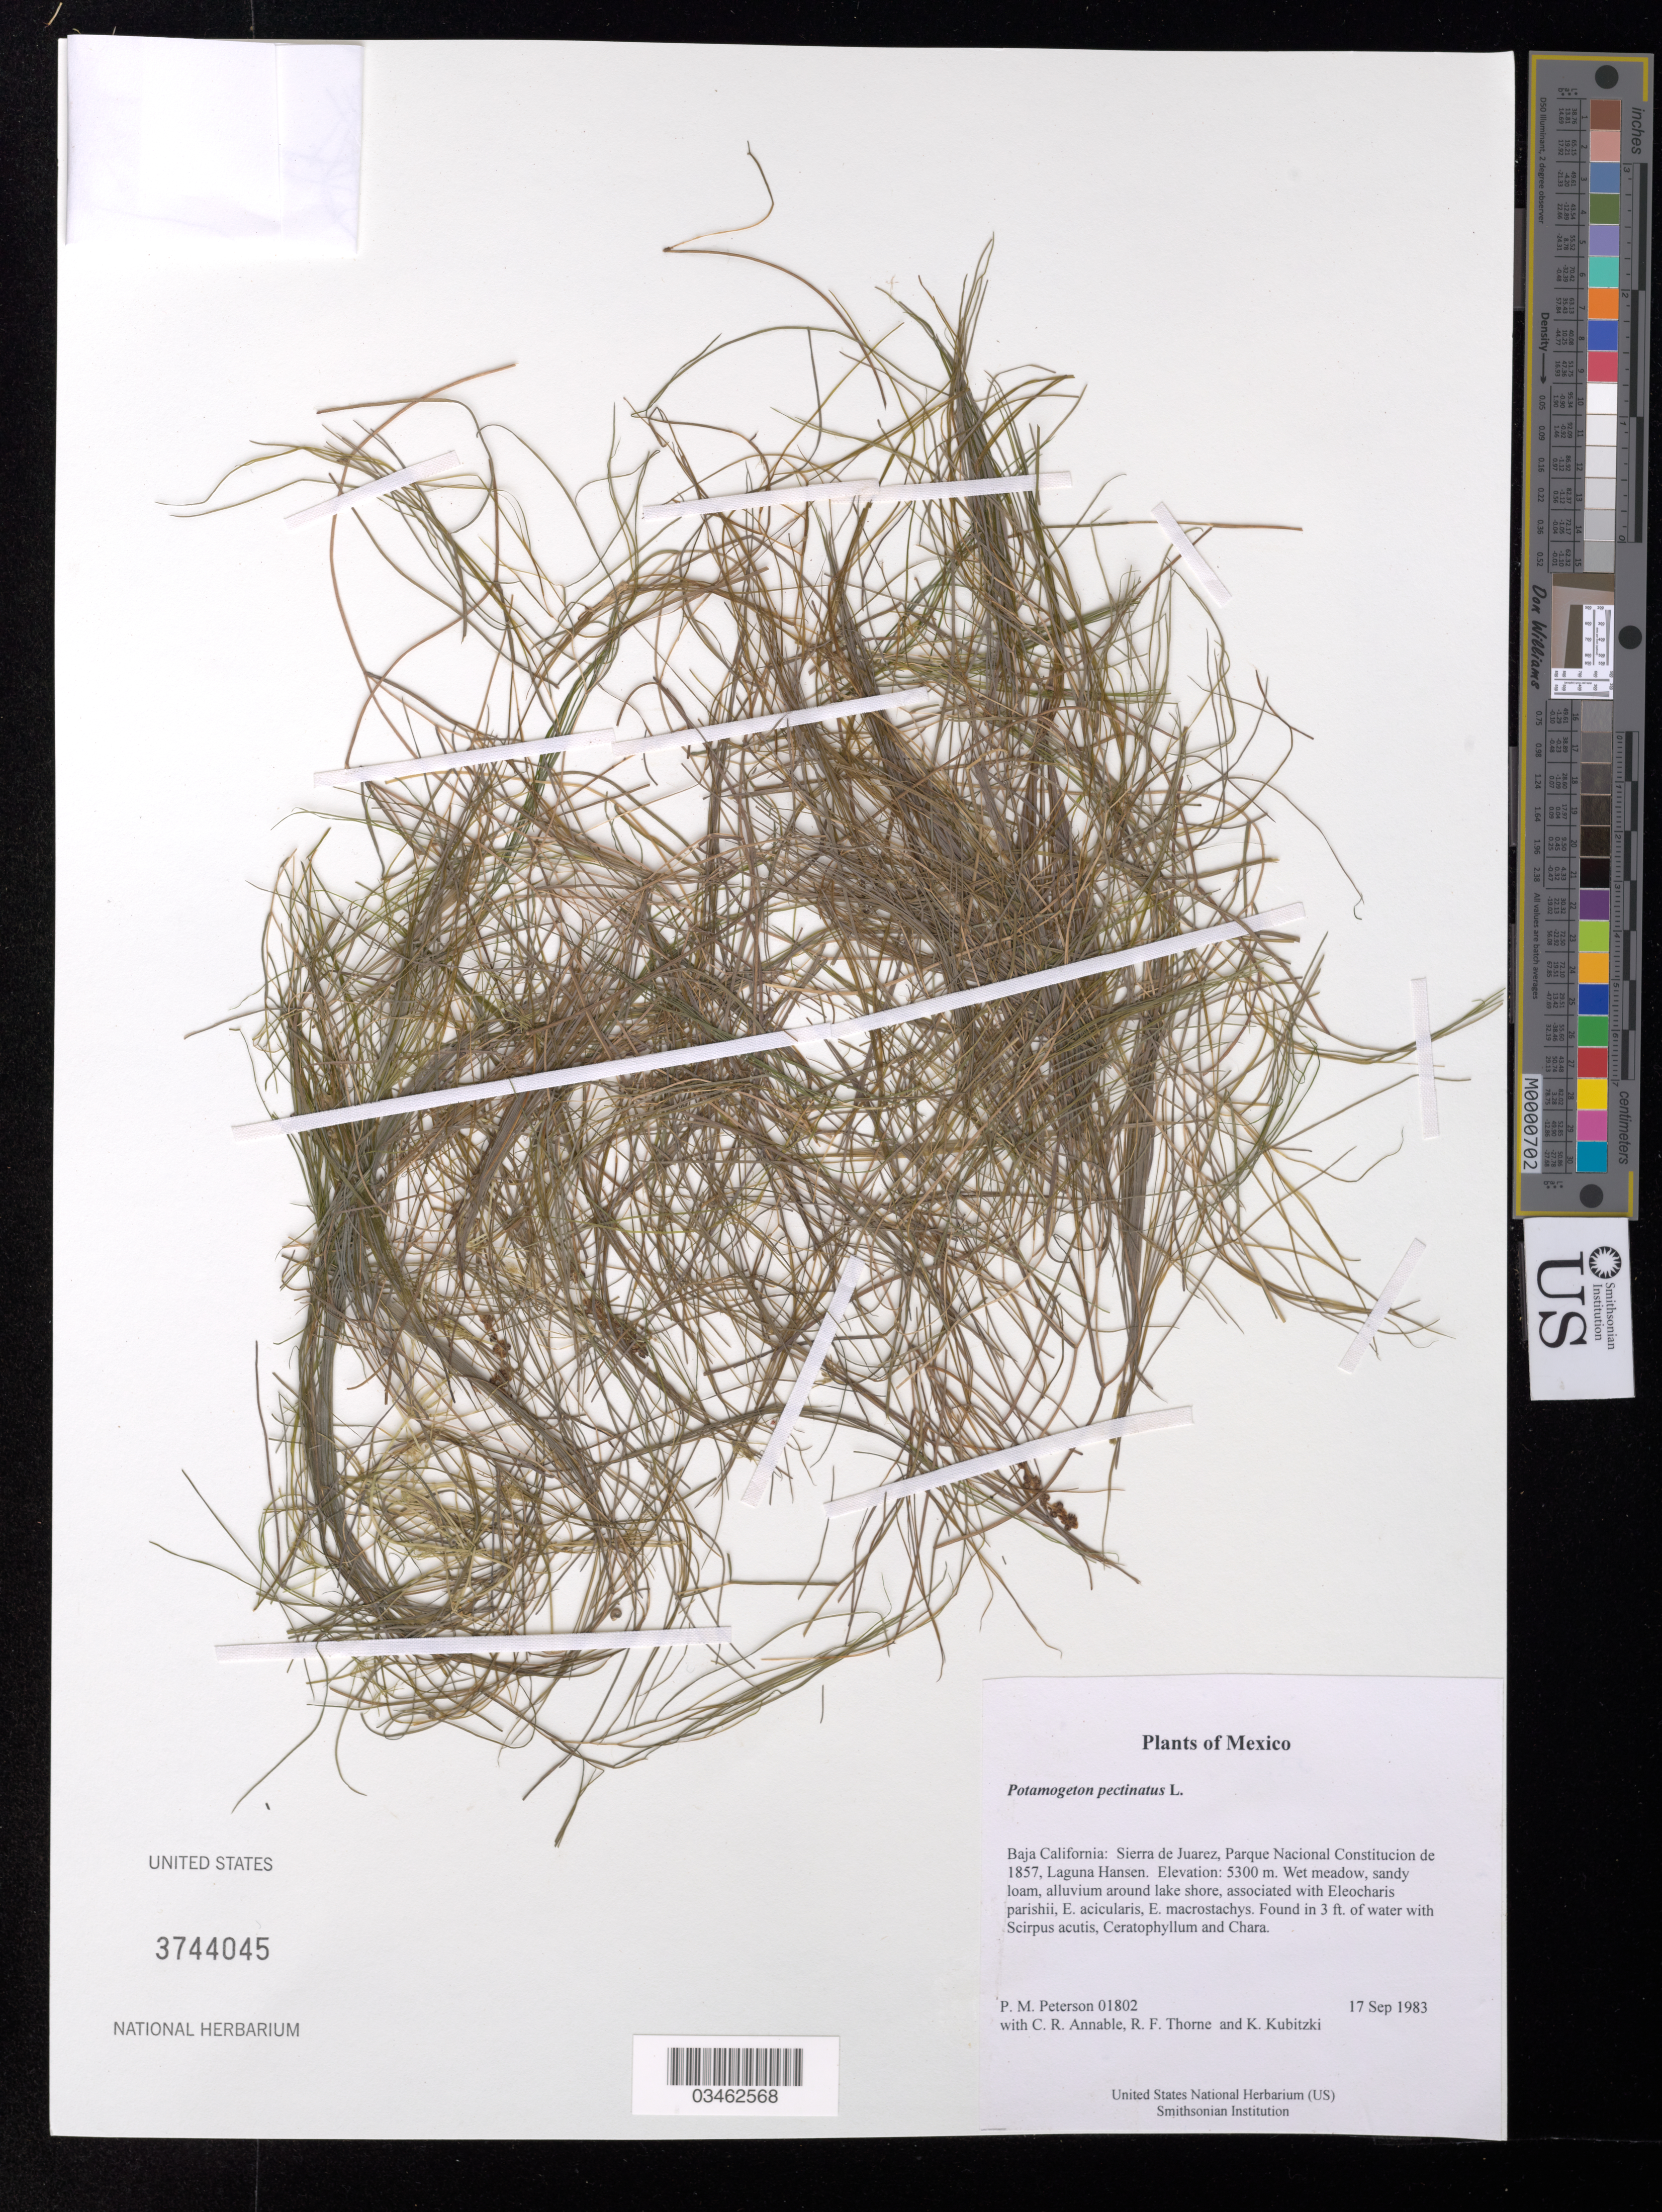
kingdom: Plantae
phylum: Tracheophyta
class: Liliopsida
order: Alismatales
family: Potamogetonaceae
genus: Potamogeton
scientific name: Potamogeton pectinatus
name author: L.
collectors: P. M. Peterson, C. R. Annable, R. F. Thorne & K. Kubitzki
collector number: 01802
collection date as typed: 17 Sep 1983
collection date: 1983-09-17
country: Mexico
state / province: Baja California Norte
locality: Sierra de Juarez, Parque Nacional Constitucion de 1857, Laguna Hansen.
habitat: Wet meadow, sandy loam, alluvium around lake shore, associated with Eleocharis parishii, E. acicularis, E. macrostachys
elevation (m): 5300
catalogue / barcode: US 3744045